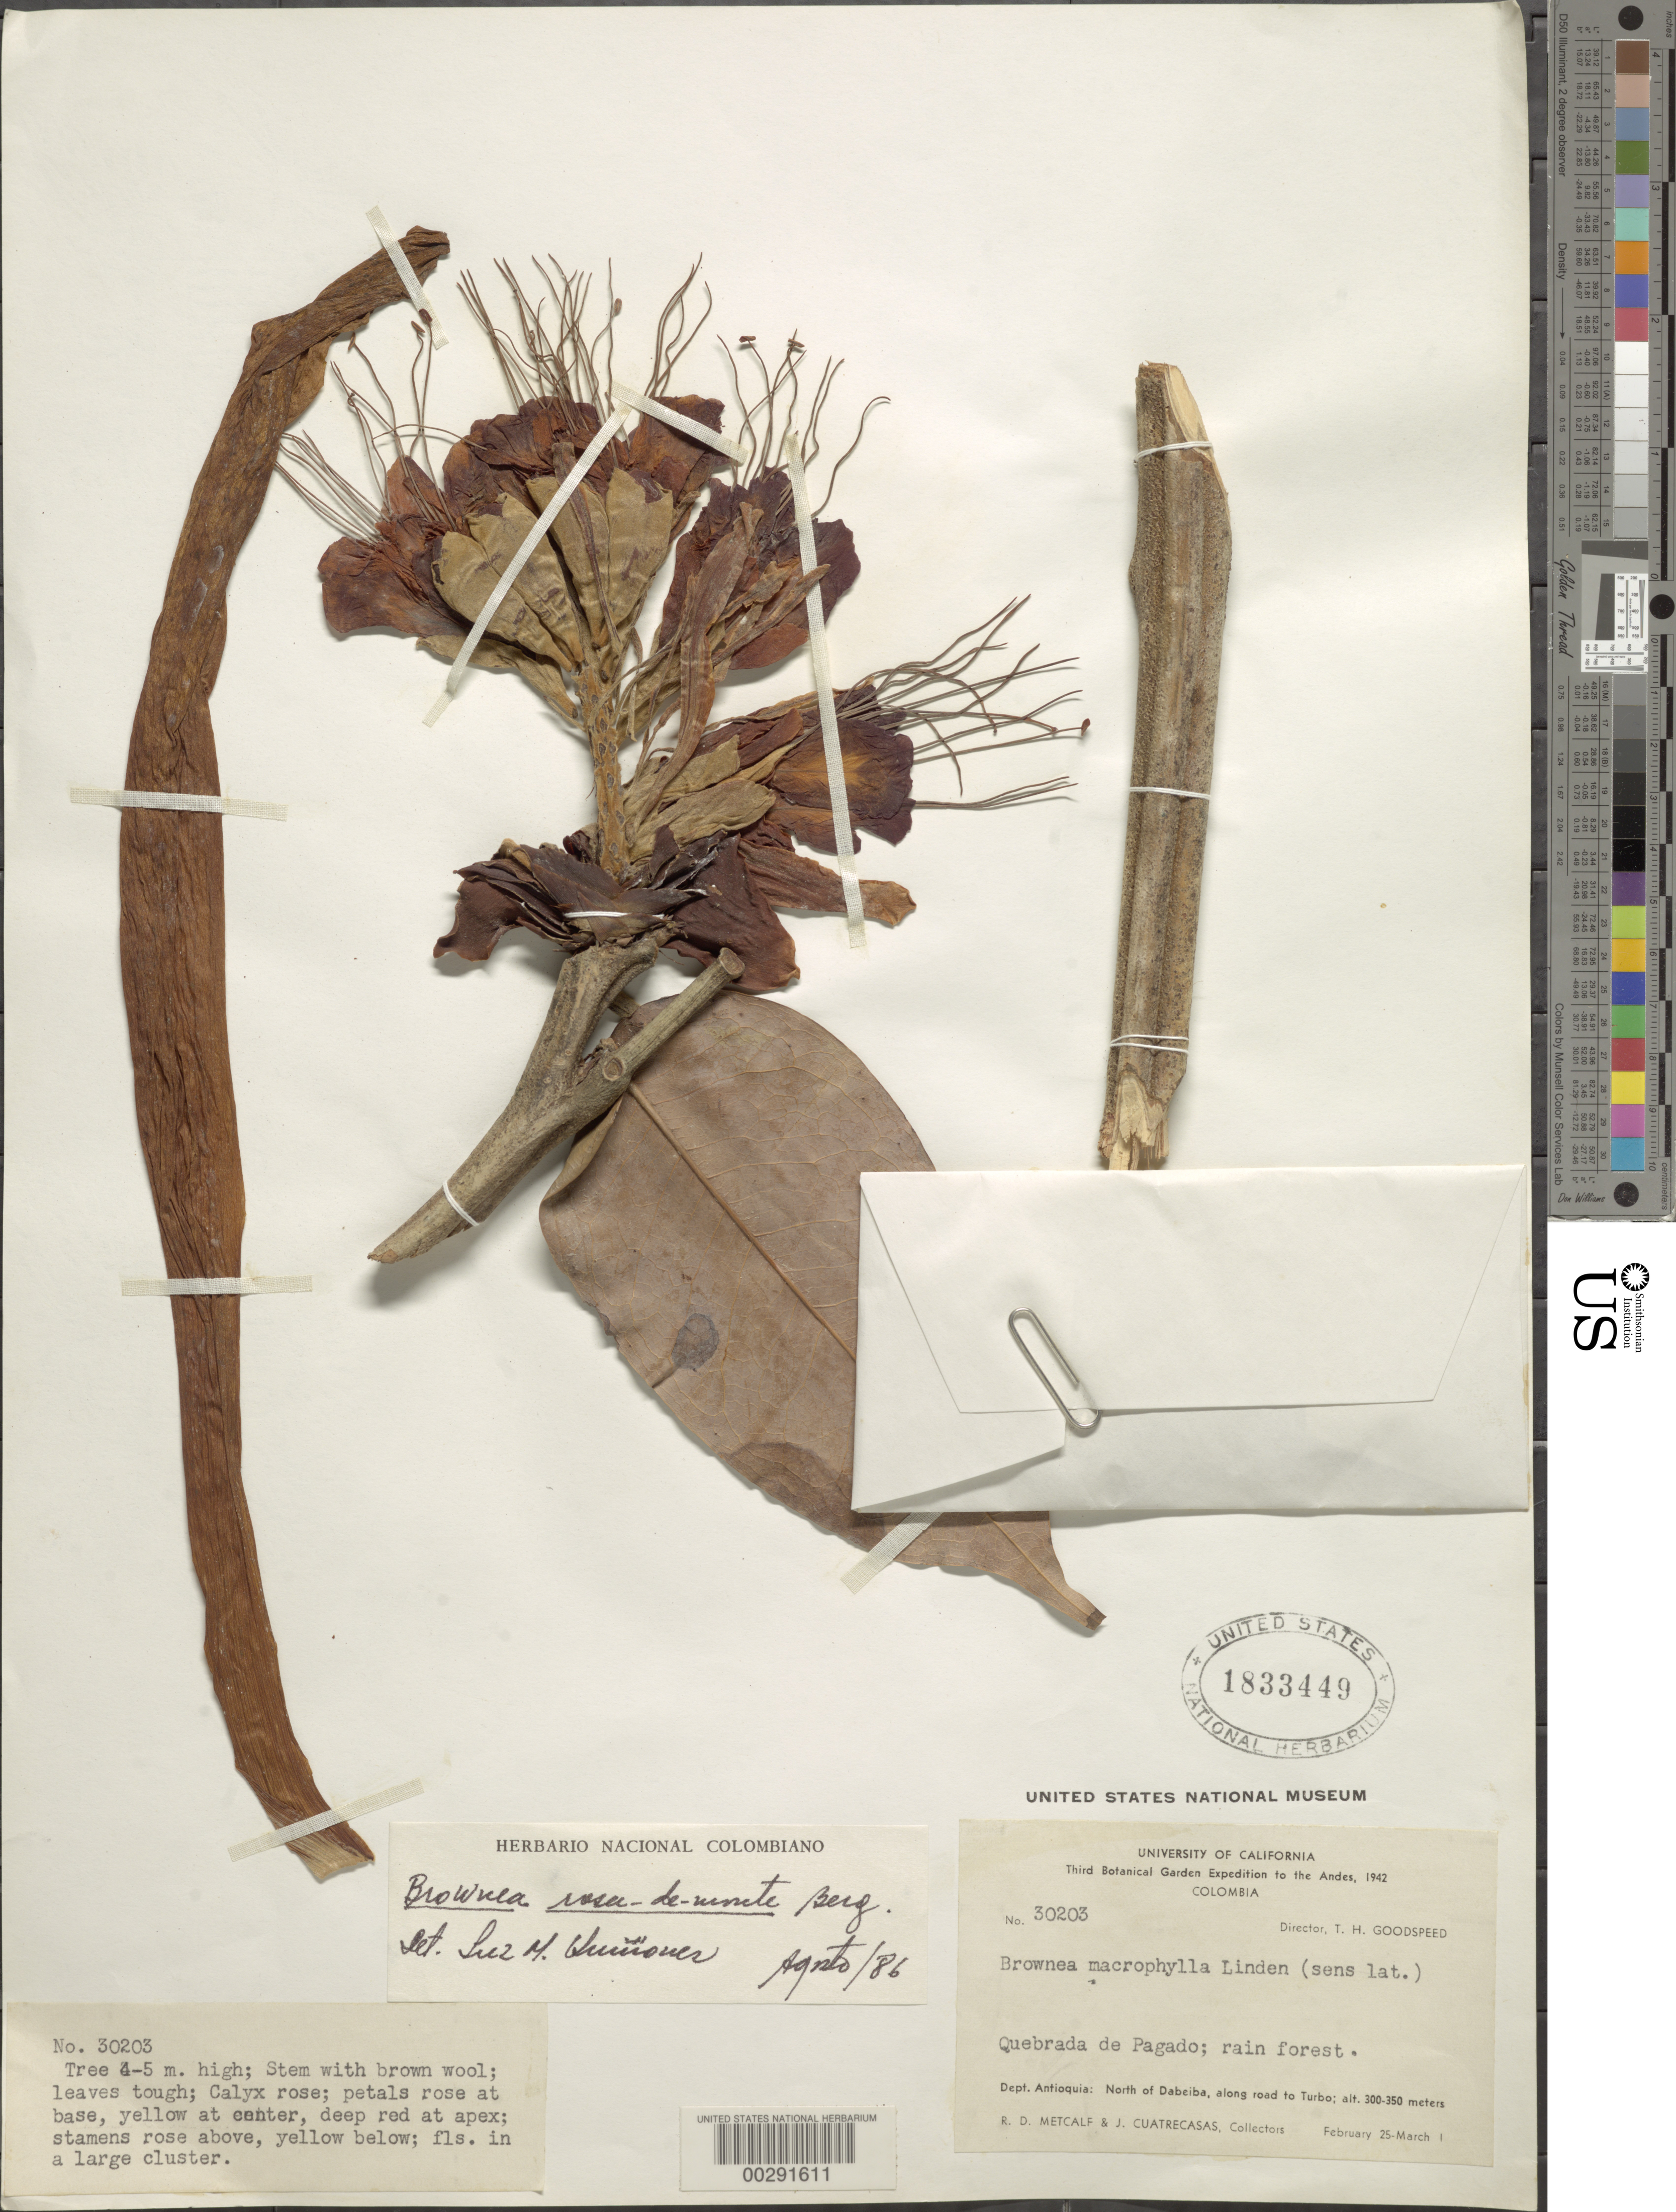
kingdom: Plantae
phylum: Tracheophyta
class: Magnoliopsida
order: Fabales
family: Fabaceae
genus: Brownea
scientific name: Brownea rosa-de-monte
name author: P.J. Bergius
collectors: R. D. Metcalf & J. Cuatrecasas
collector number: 30203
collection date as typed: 25 Feb 1942 to 01 Mar 1942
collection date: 1942-02-25/1942-03-01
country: Colombia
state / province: Antioquia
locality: Quebrada de Pagado; N of Dabeiba, along road to Turbo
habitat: Rain forest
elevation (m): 300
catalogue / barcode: US 1833449